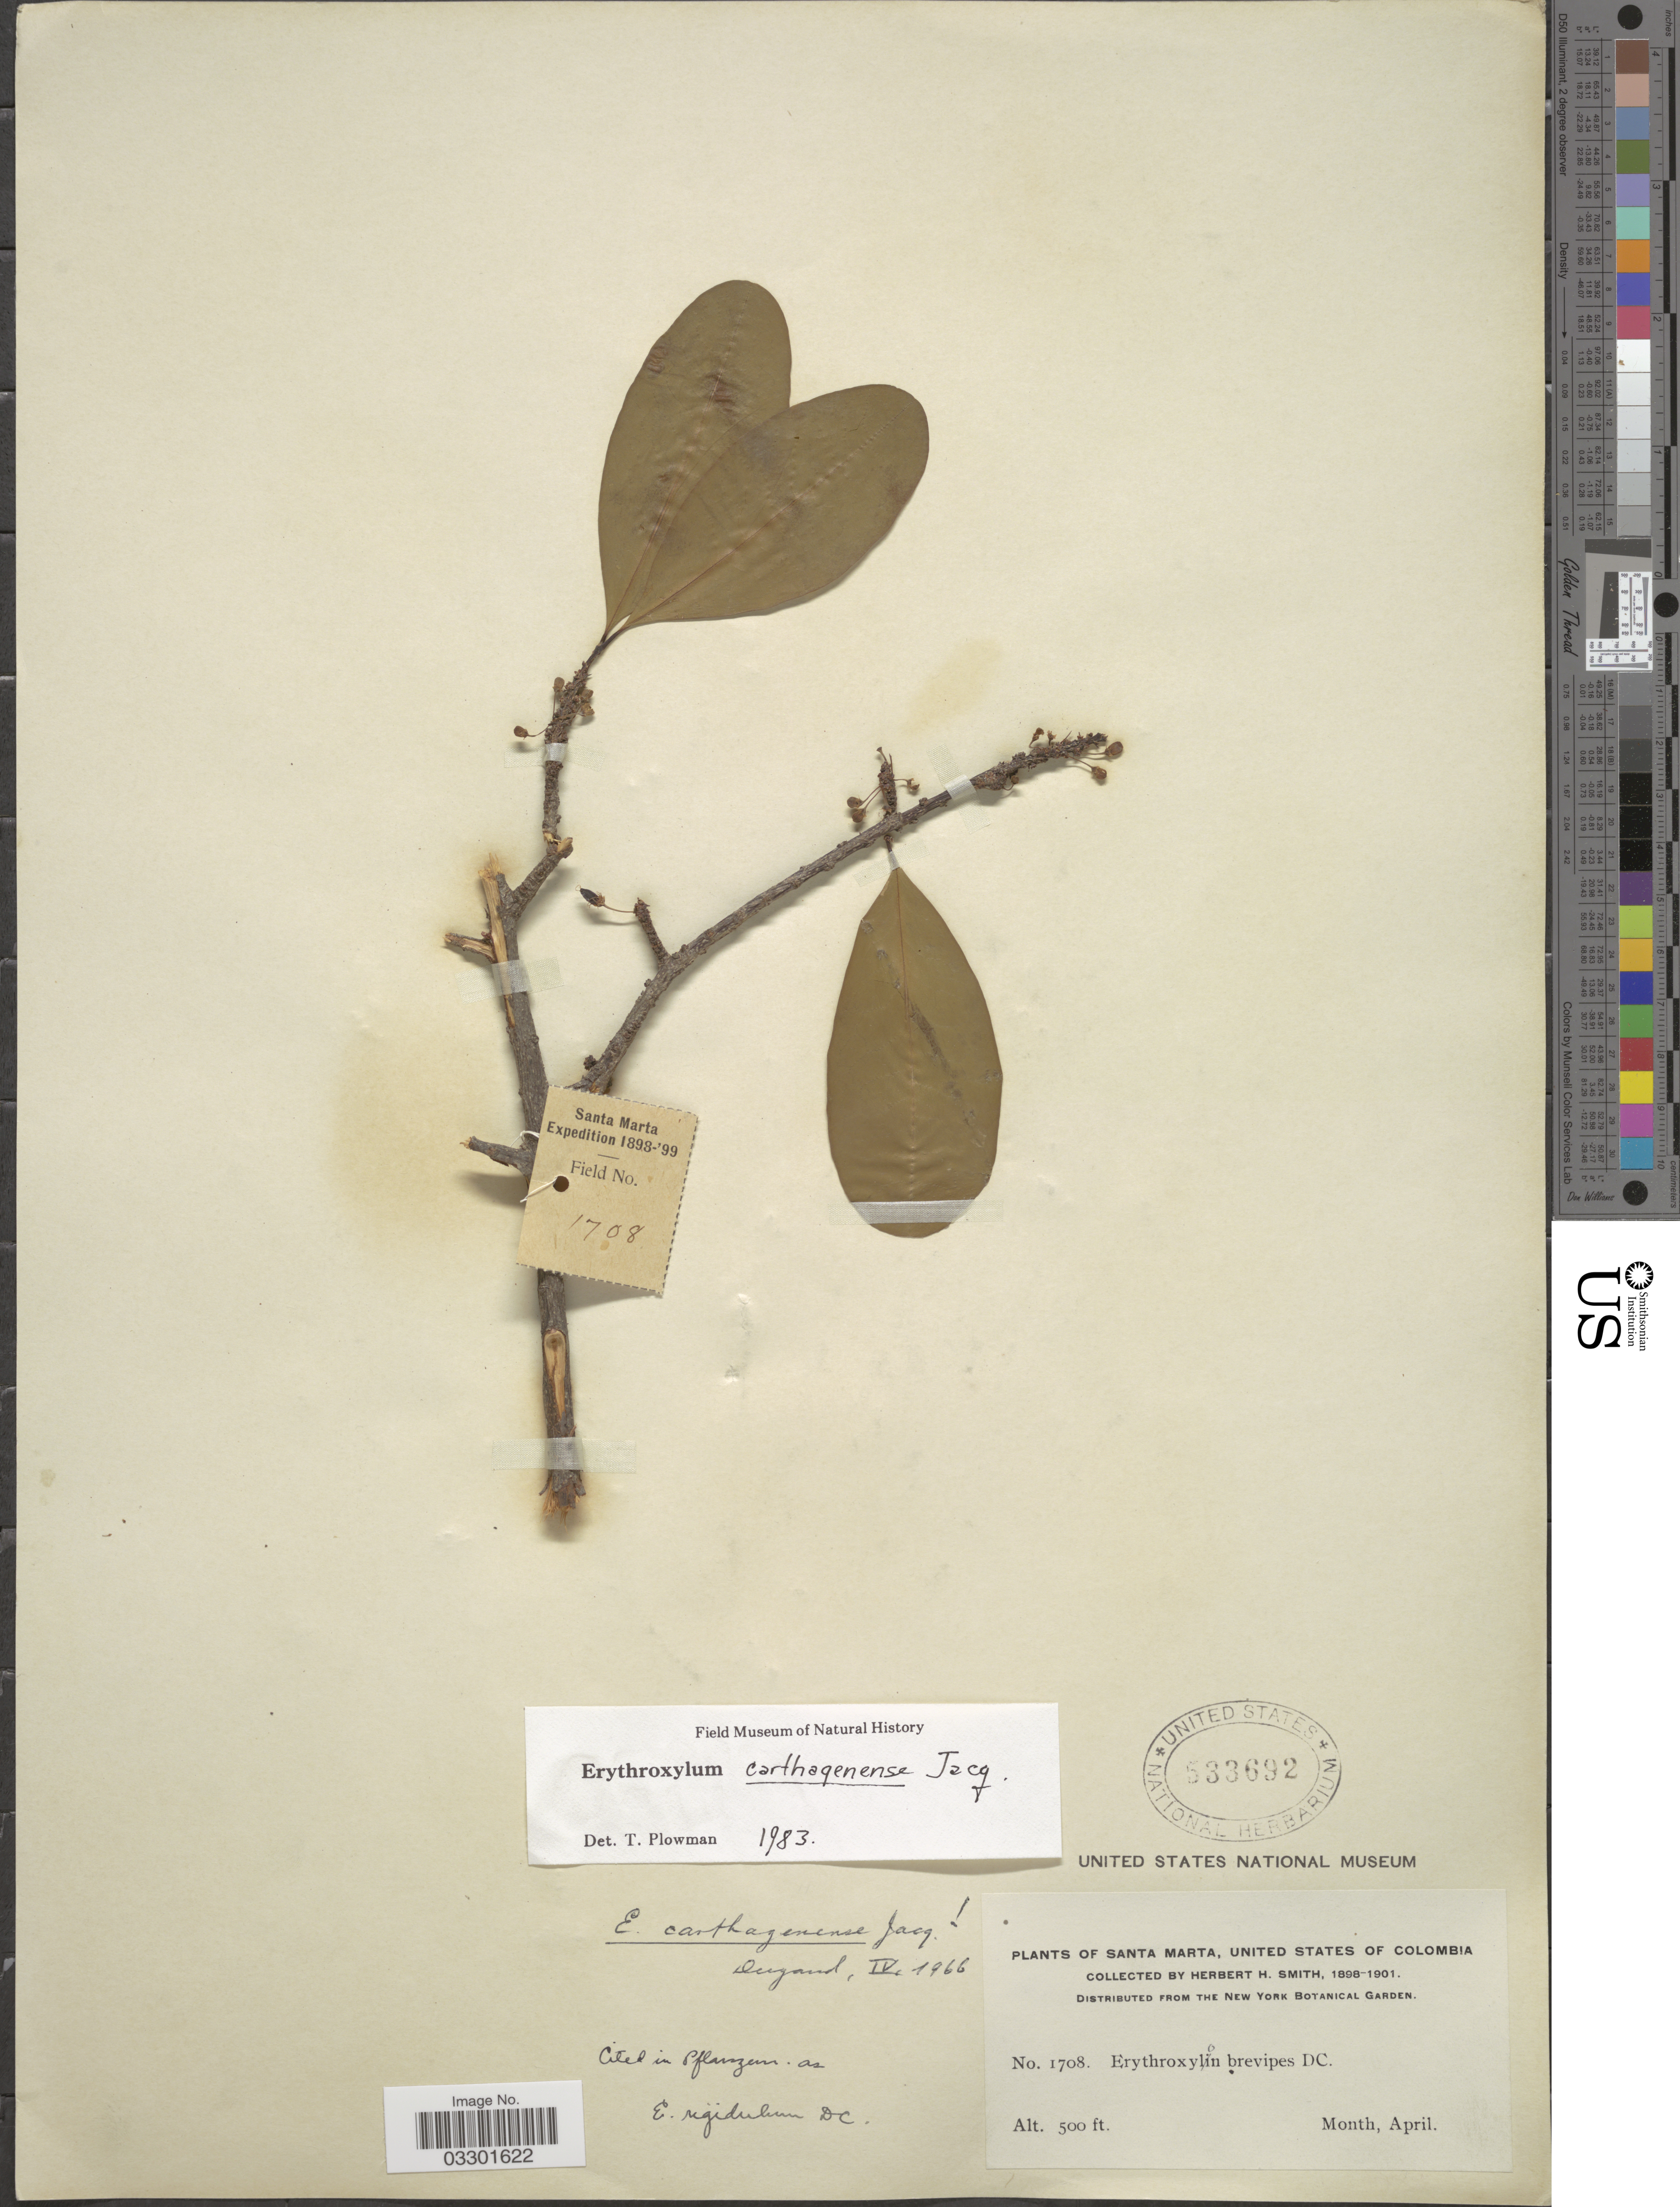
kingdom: Plantae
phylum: Tracheophyta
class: Magnoliopsida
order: Malpighiales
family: Erythroxylaceae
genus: Erythroxylum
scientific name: Erythroxylum carthagenense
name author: Jacq.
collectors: Herbert H. Smith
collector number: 1708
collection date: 1898-04/1901-04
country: Colombia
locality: Santa Marta.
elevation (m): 152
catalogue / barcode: US 533692